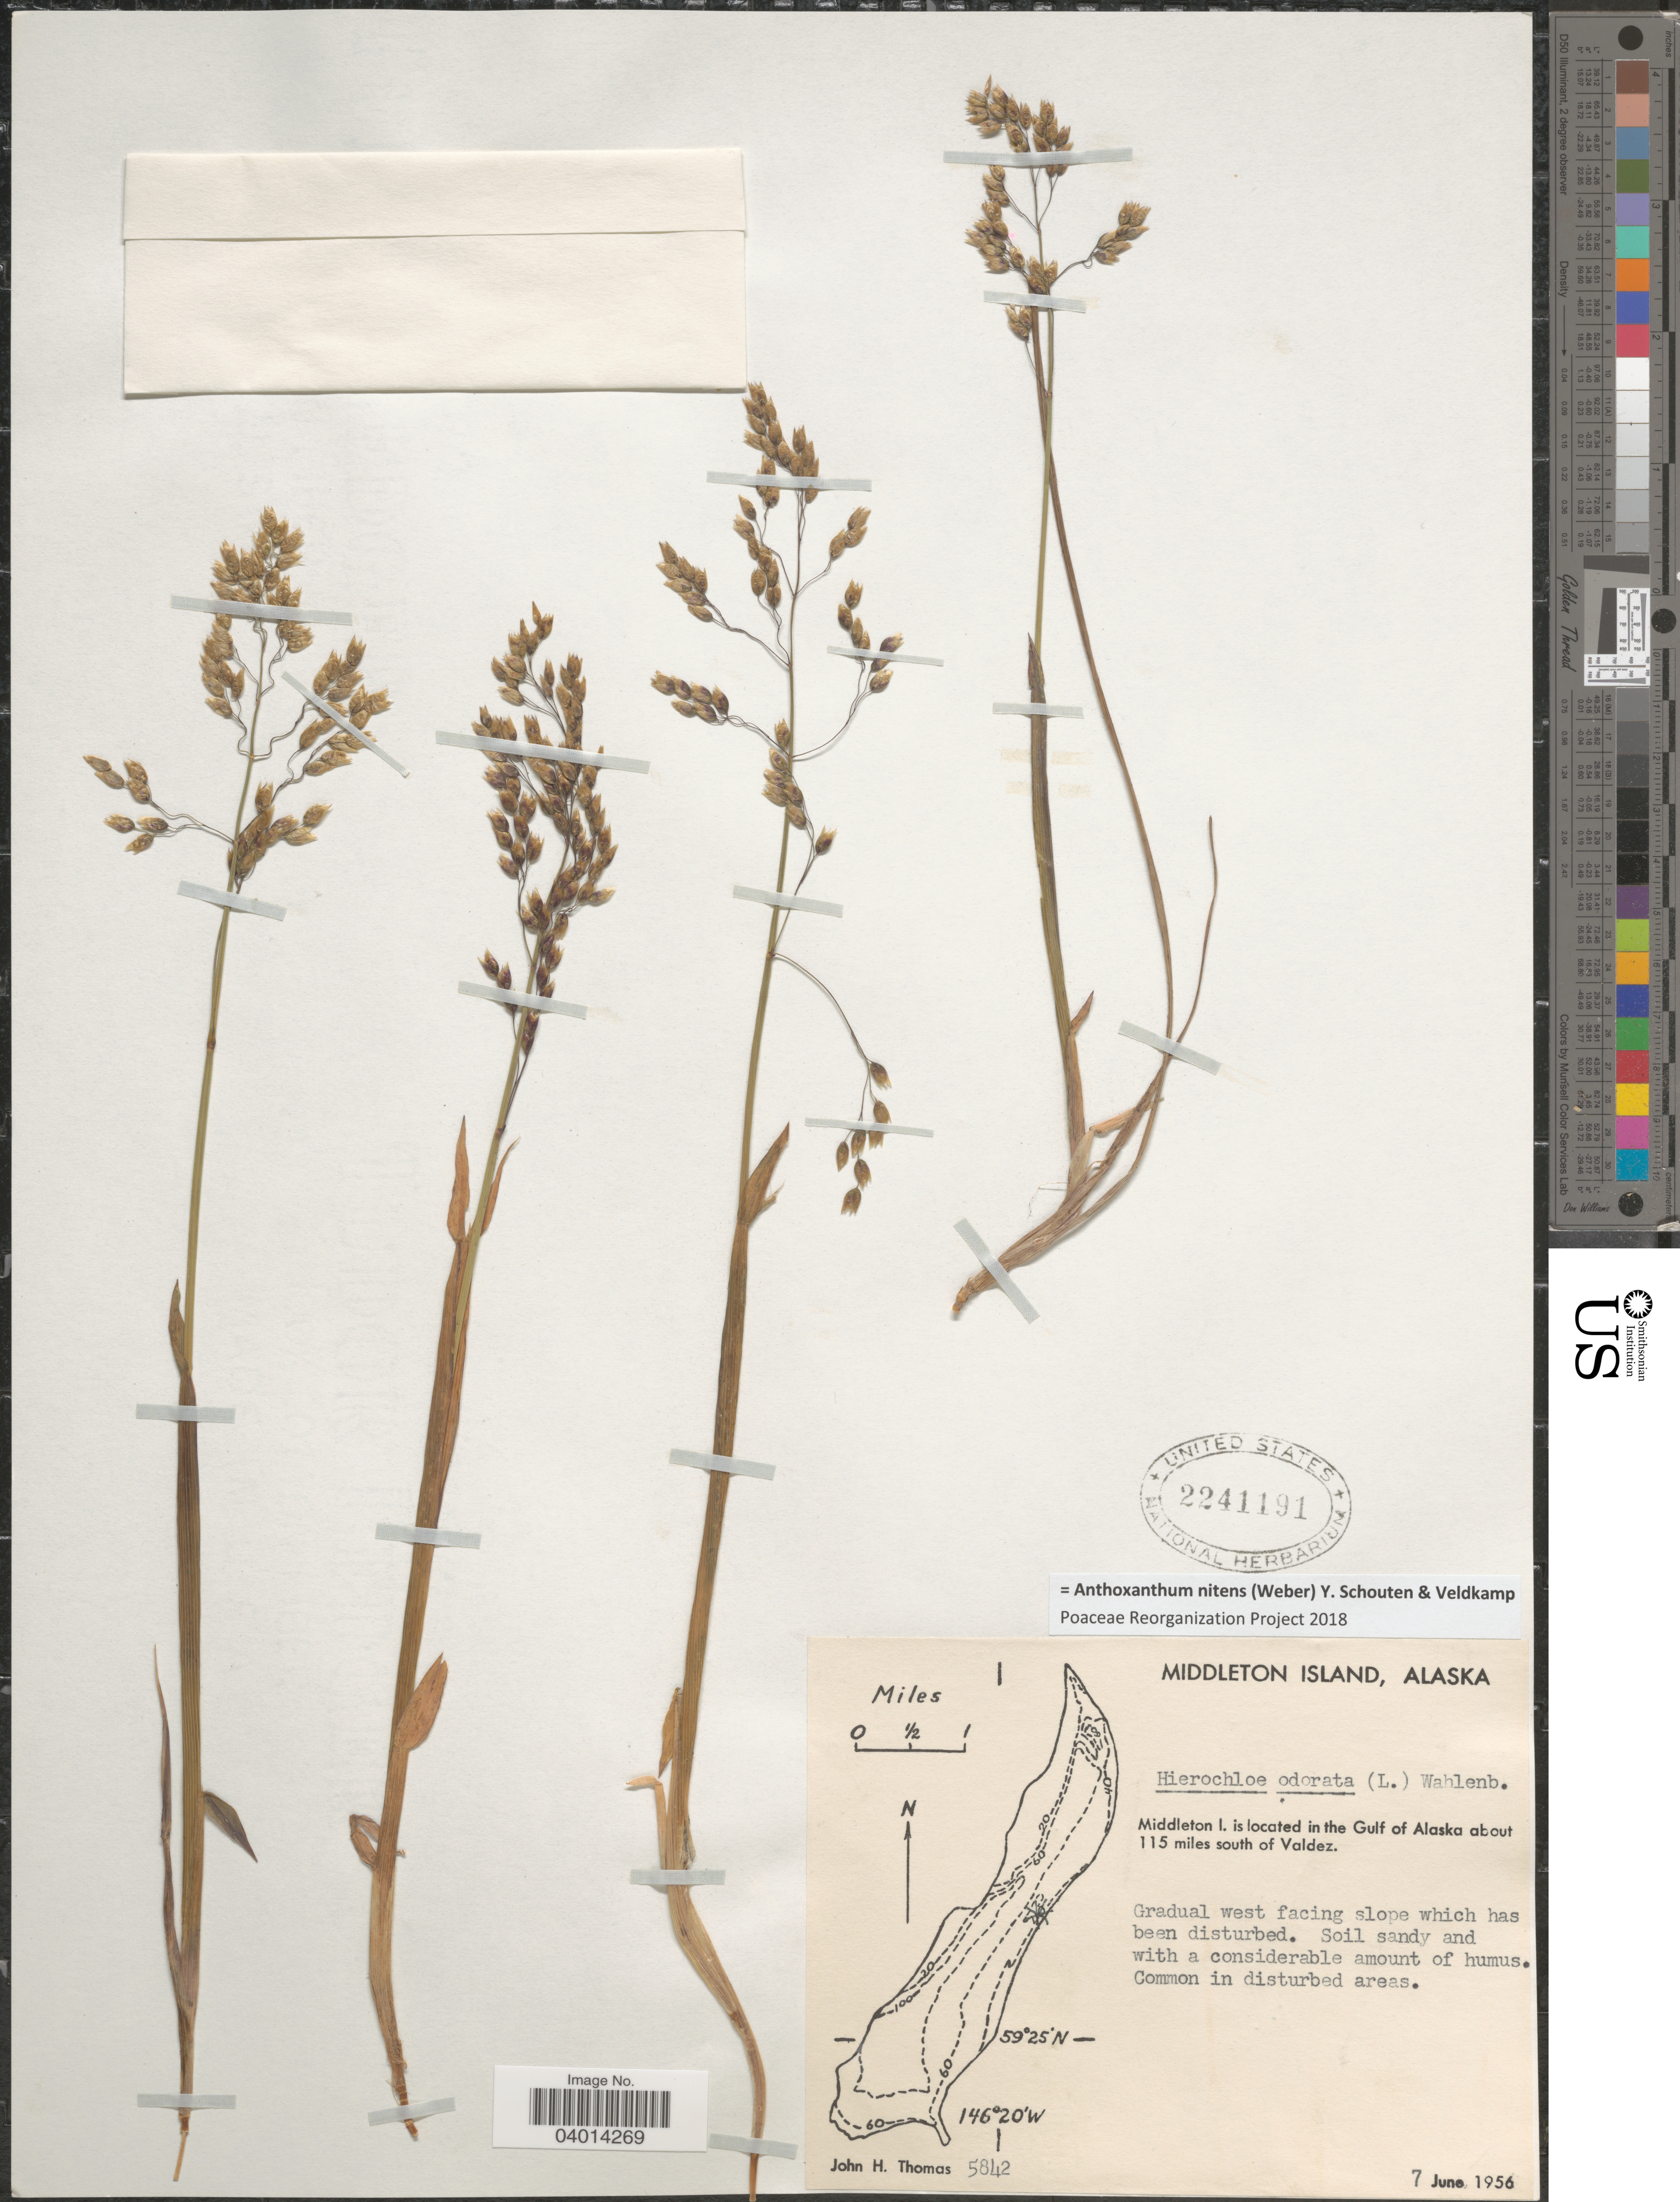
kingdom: Plantae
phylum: Tracheophyta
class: Liliopsida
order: Poales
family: Poaceae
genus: Anthoxanthum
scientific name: Anthoxanthum nitens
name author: (G.H. Weber) R.T.A. Schouten & Veldkamp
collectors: J. H. Thomas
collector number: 5842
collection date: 1956-06-07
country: United States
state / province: Alaska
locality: Middleton Island. Middleton I. is located in the Gulf of Alaska about 115 miles south of Valdez. Gradual west facing slope which has been disturbed. Common in disturbed areas.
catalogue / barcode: US 2241191